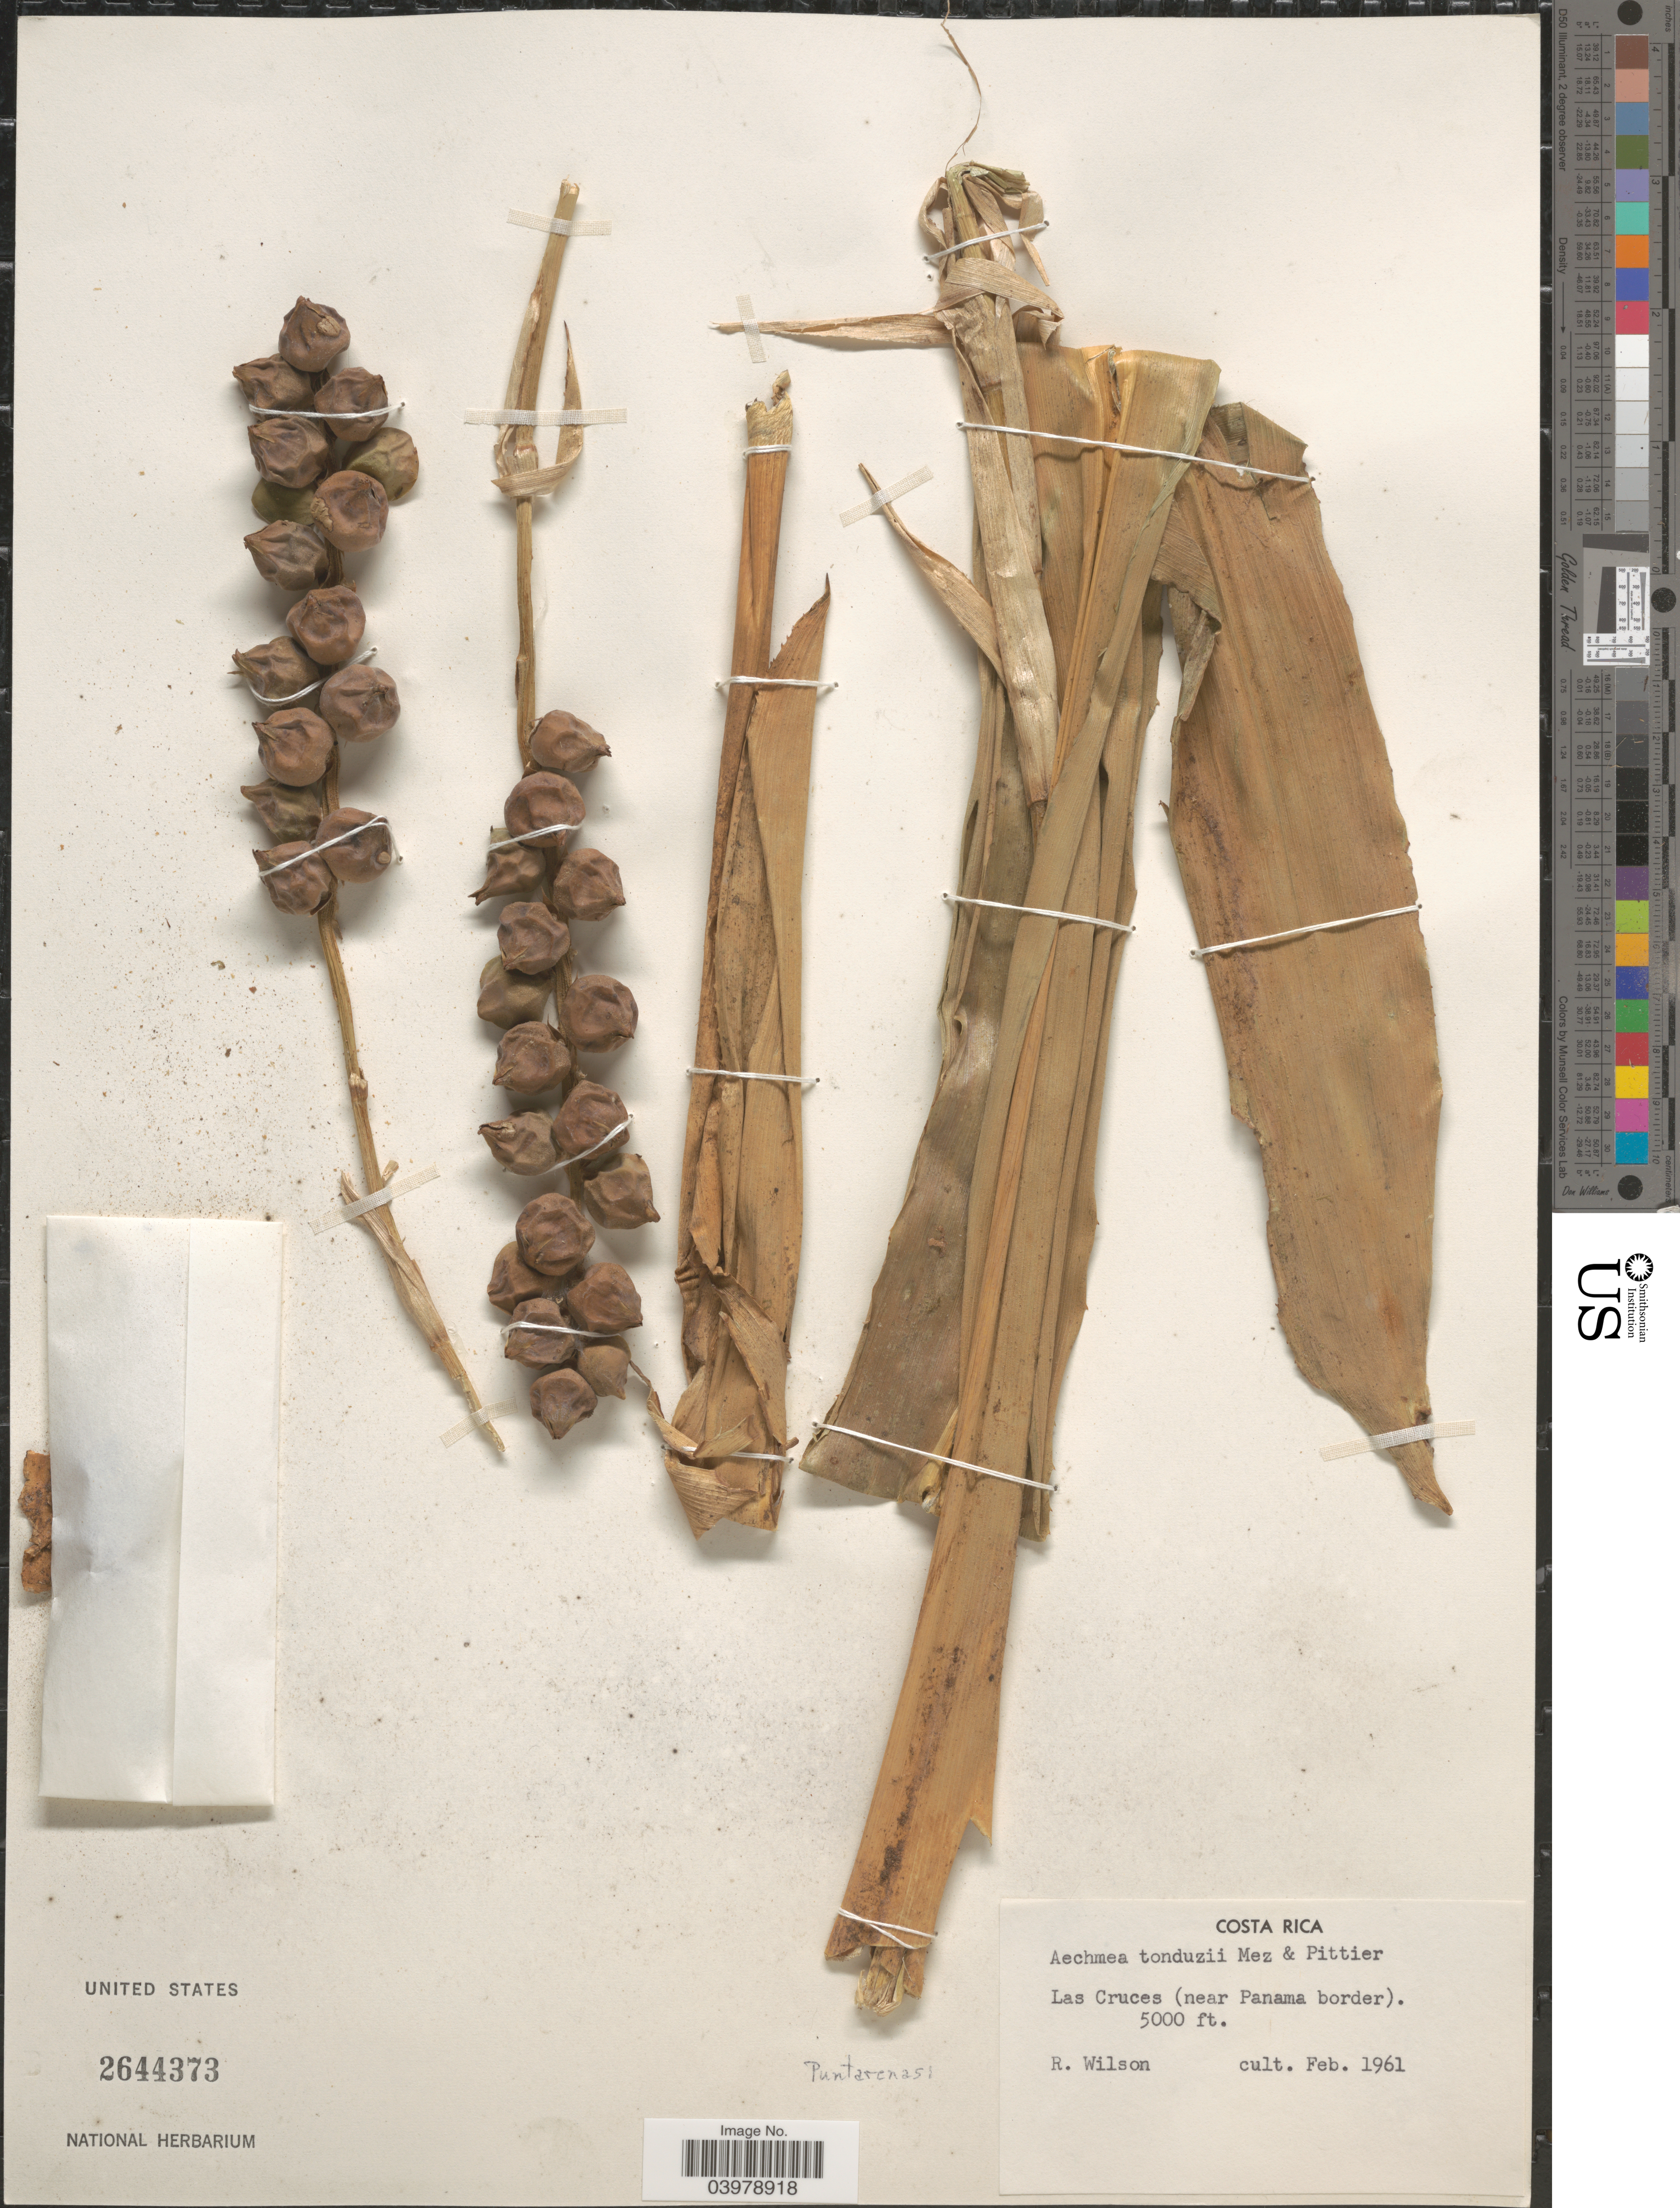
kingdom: Plantae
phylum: Tracheophyta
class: Liliopsida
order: Poales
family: Bromeliaceae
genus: Aechmea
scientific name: Aechmea tonduzii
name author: Mez & Pittier ex Mez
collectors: R. B. Wilson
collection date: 1961-02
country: Costa Rica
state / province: Puntarenas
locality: Las Cruces (near Panama border).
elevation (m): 1524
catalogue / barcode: US 2644373